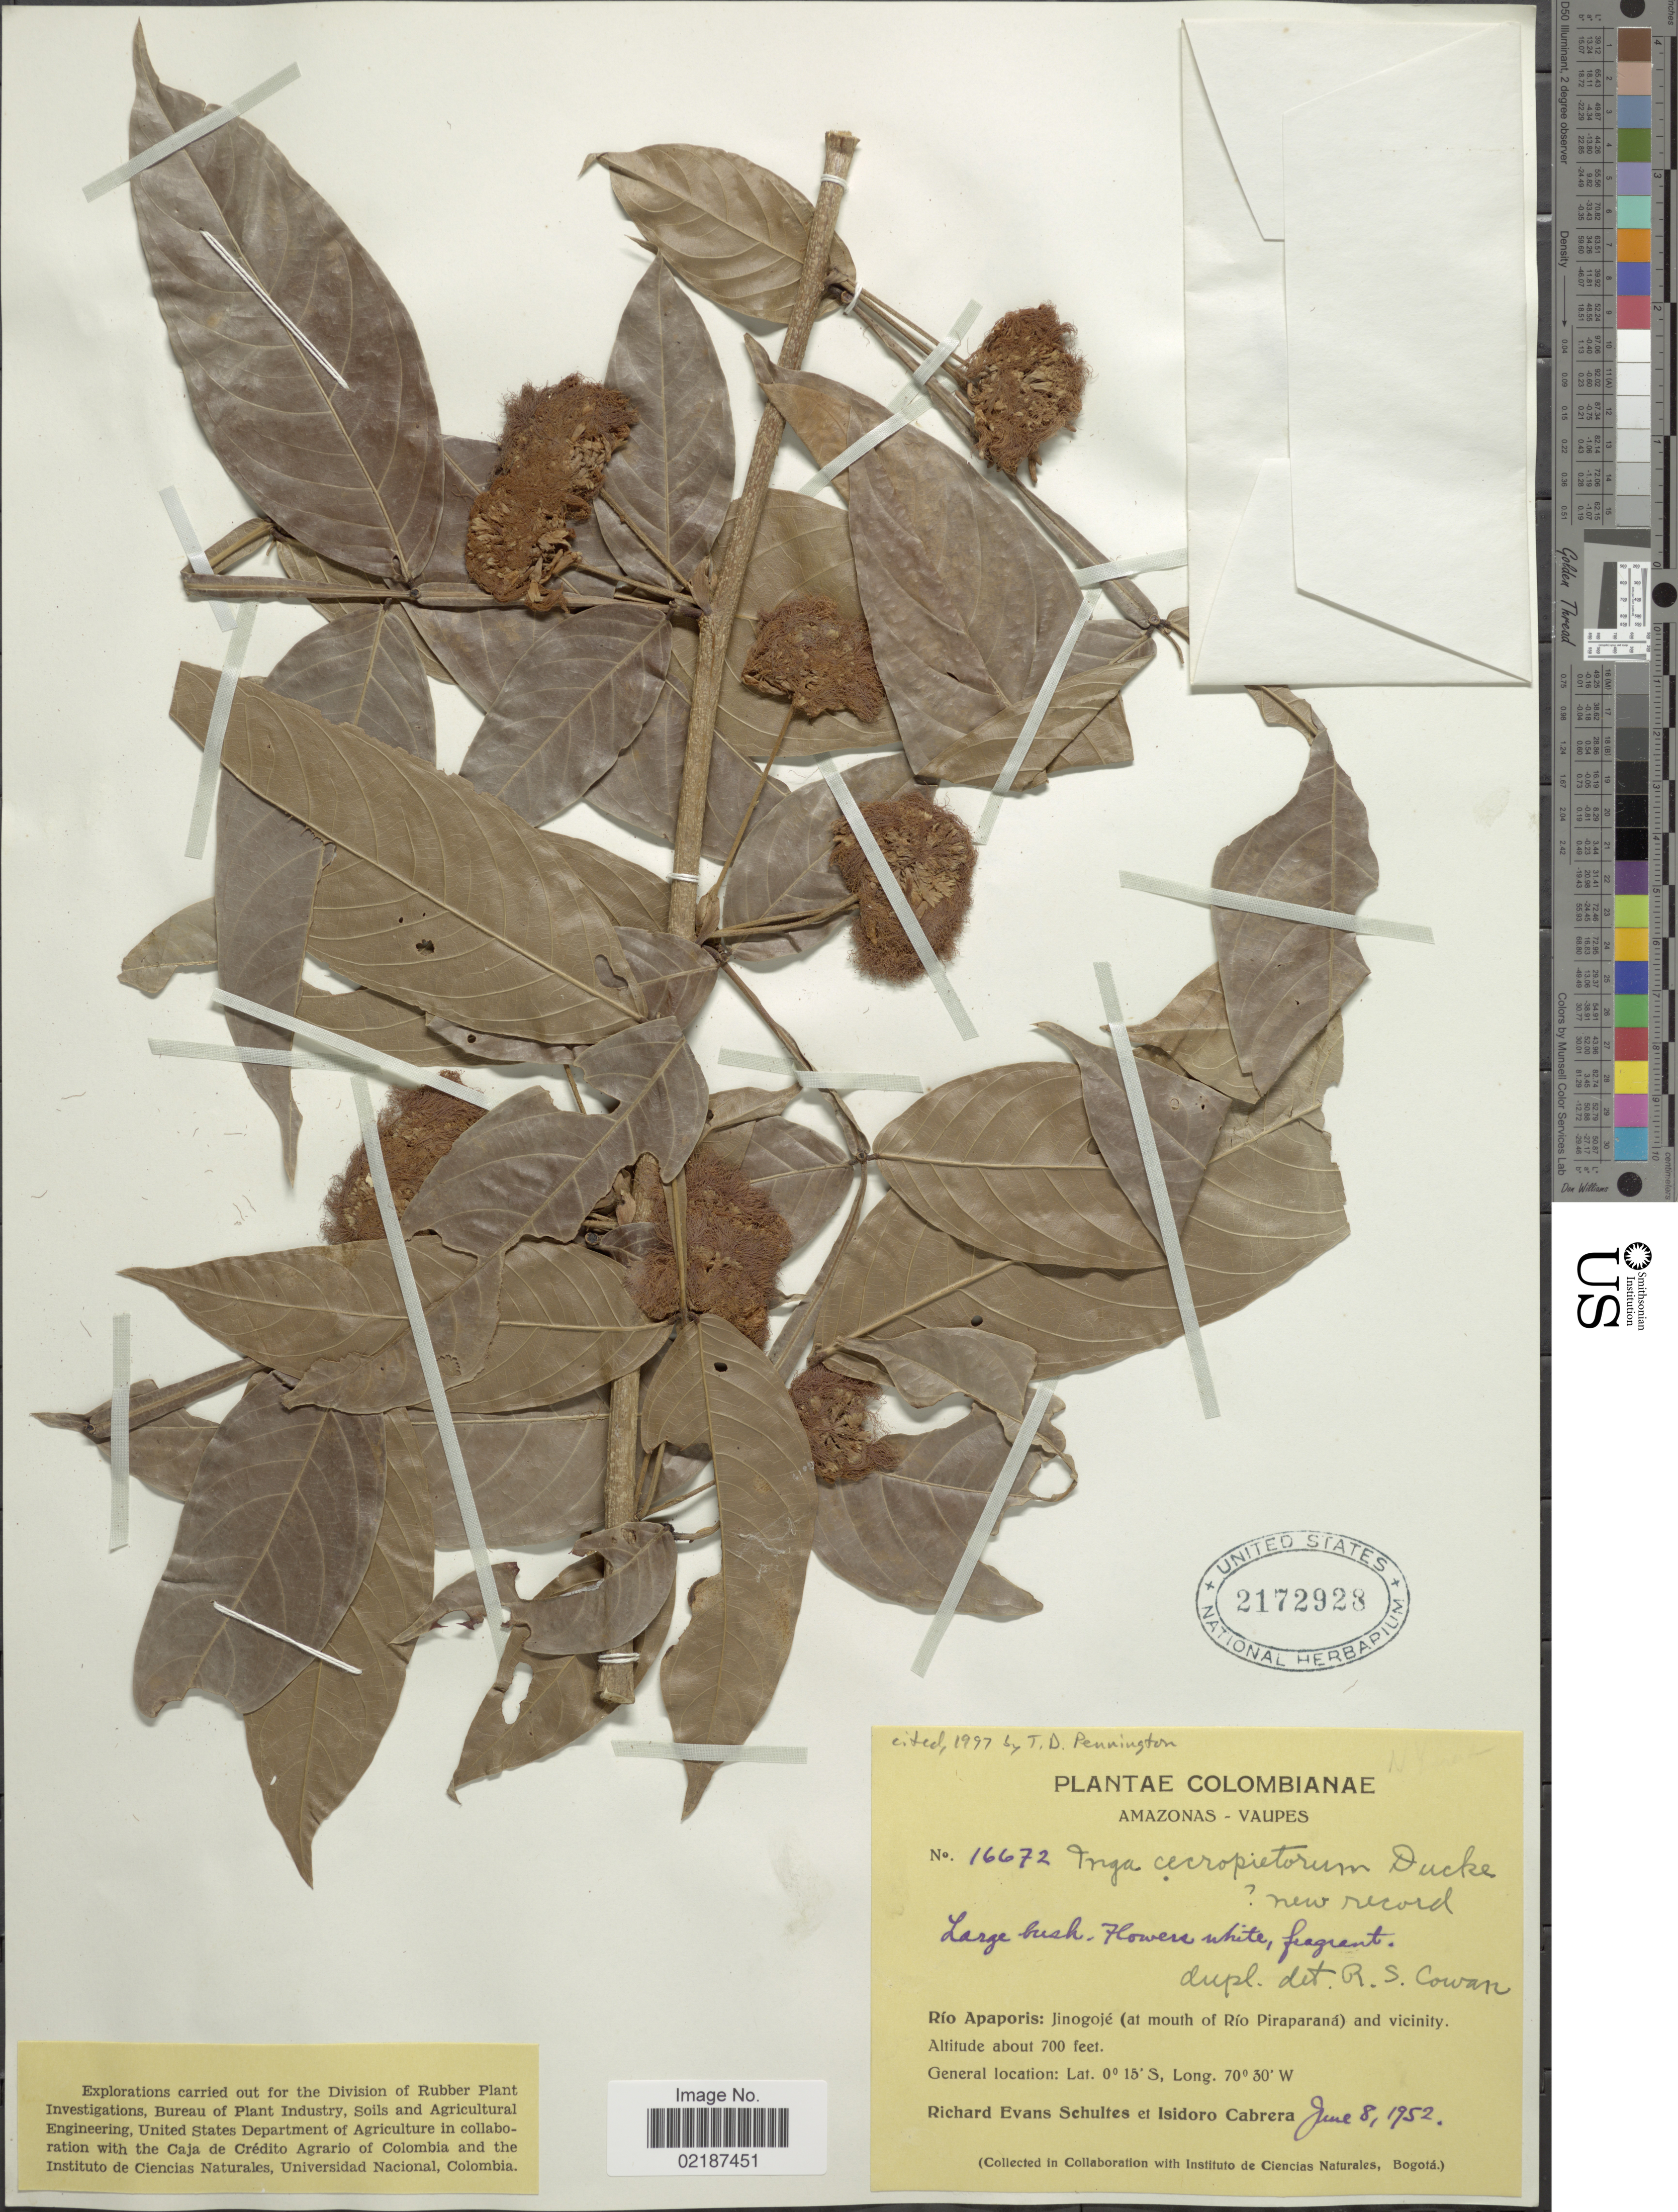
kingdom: Plantae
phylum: Tracheophyta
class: Magnoliopsida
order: Fabales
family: Fabaceae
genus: Inga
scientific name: Inga cecropietorum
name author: Ducke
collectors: R. E. Schultes & I. Cabrera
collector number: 16672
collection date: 1952-06-08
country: Colombia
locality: Amazonas - Vaupes. Rio Apaporis: Jinogoje ( at mouth of Rio Piraparana) and vicinity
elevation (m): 213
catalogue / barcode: US 2172928